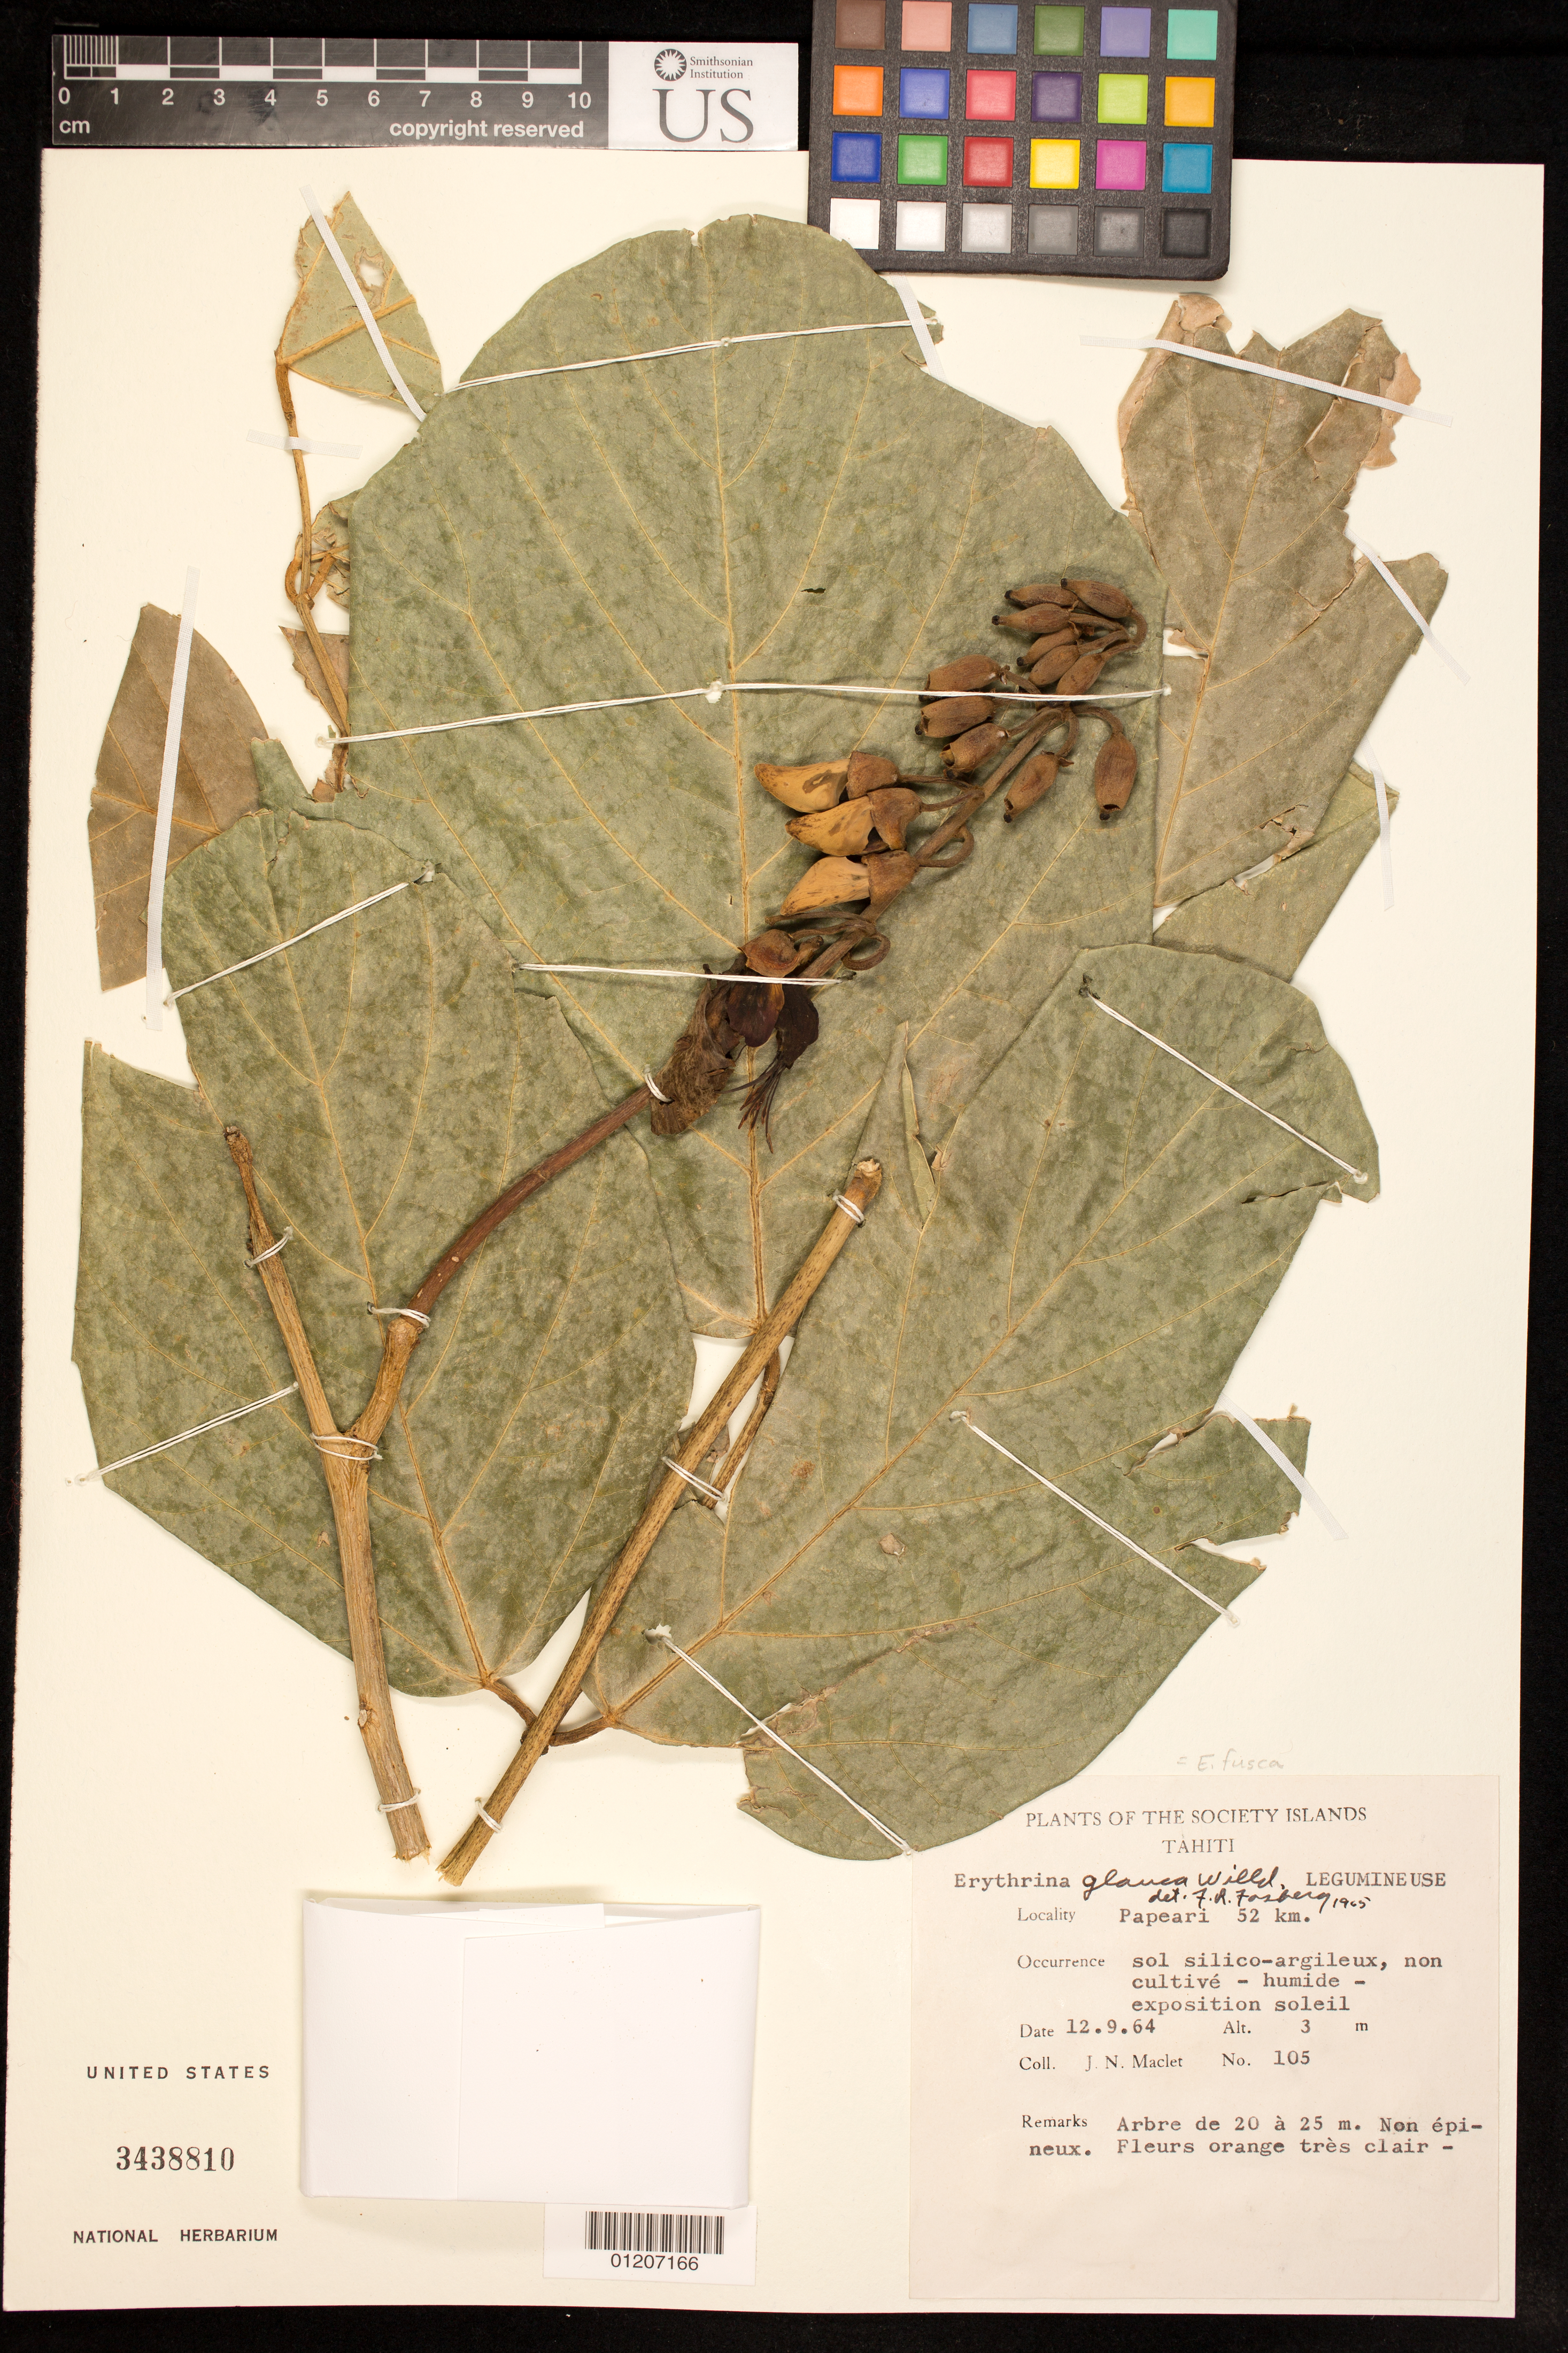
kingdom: Plantae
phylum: Tracheophyta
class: Magnoliopsida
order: Fabales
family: Fabaceae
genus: Erythrina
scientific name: Erythrina fusca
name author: Lour.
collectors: J. Maclet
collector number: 105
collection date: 1964-09-12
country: French Polynesia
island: Tahiti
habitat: Humide - exposition soleil.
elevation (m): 3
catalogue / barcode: US 3438810